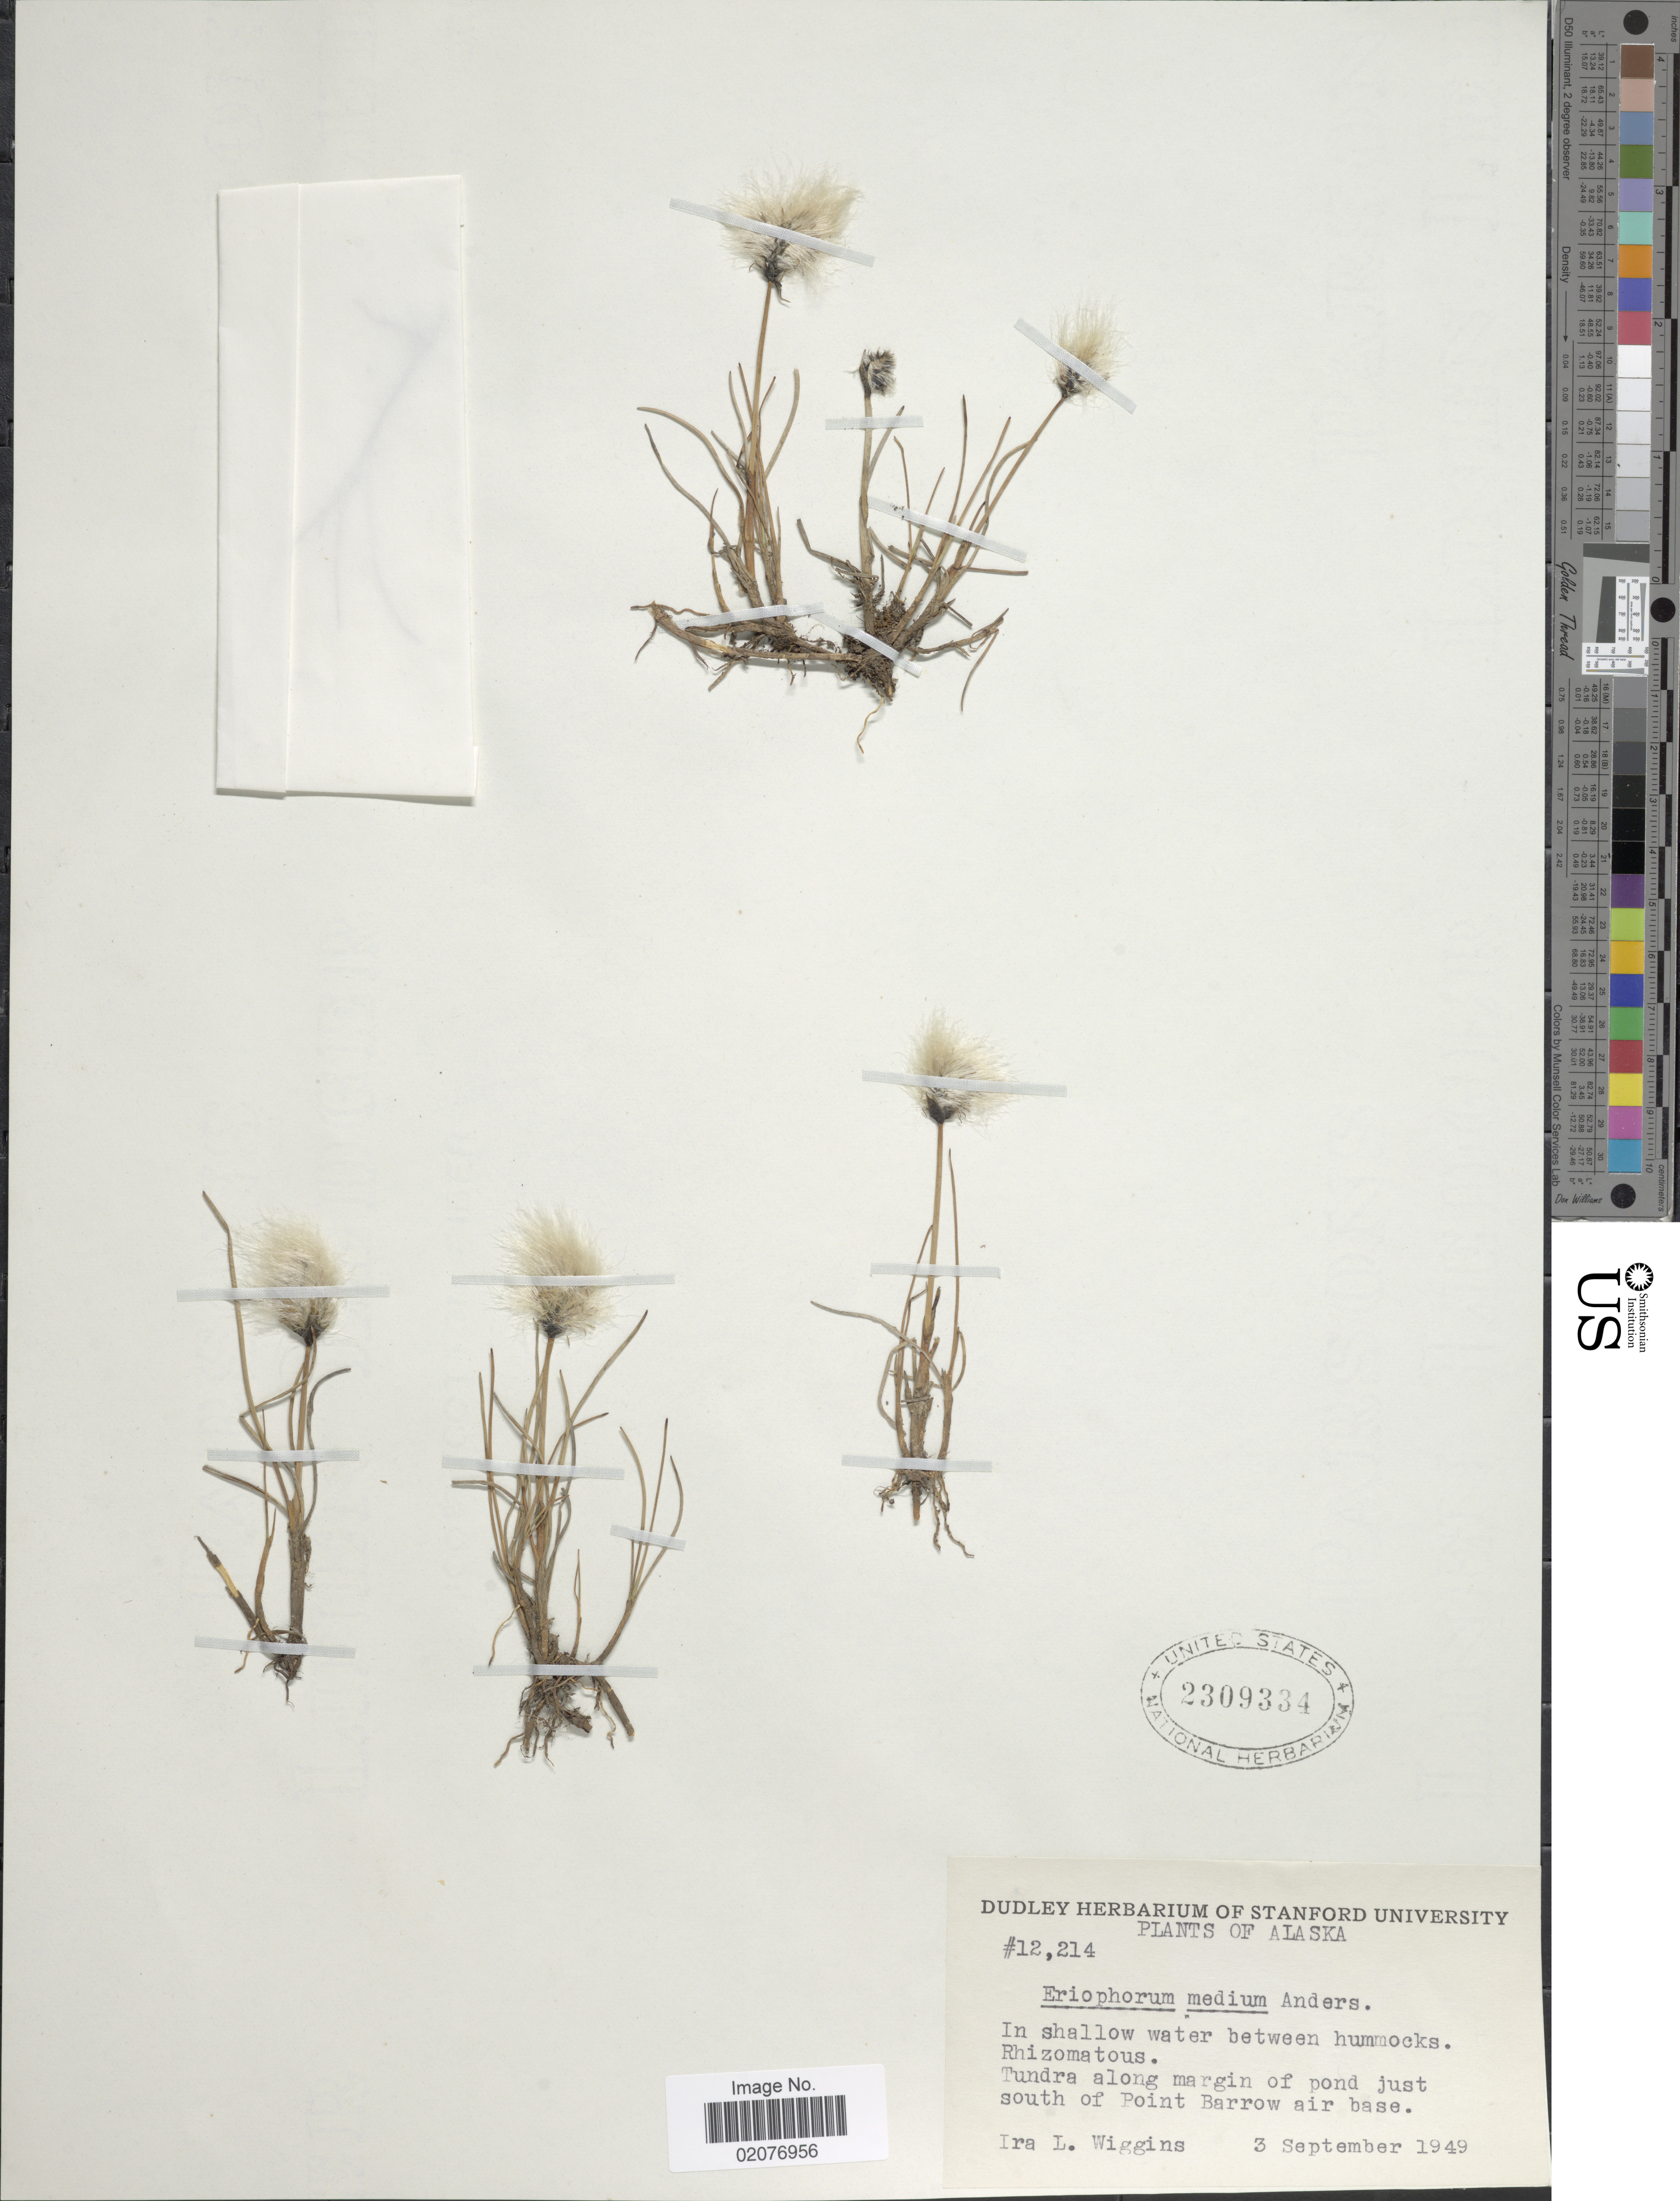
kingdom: Plantae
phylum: Tracheophyta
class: Liliopsida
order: Poales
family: Cyperaceae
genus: Eriophorum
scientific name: Eriophorum chamissonis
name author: C.A. Mey.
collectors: I. L. Wiggins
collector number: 12214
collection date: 1949-09-03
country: United States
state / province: Alaska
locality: In shallow water between hummcoks. Rhizomatous. Tundra along margin of pond just south of Point Barrow air base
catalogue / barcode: US 2309334